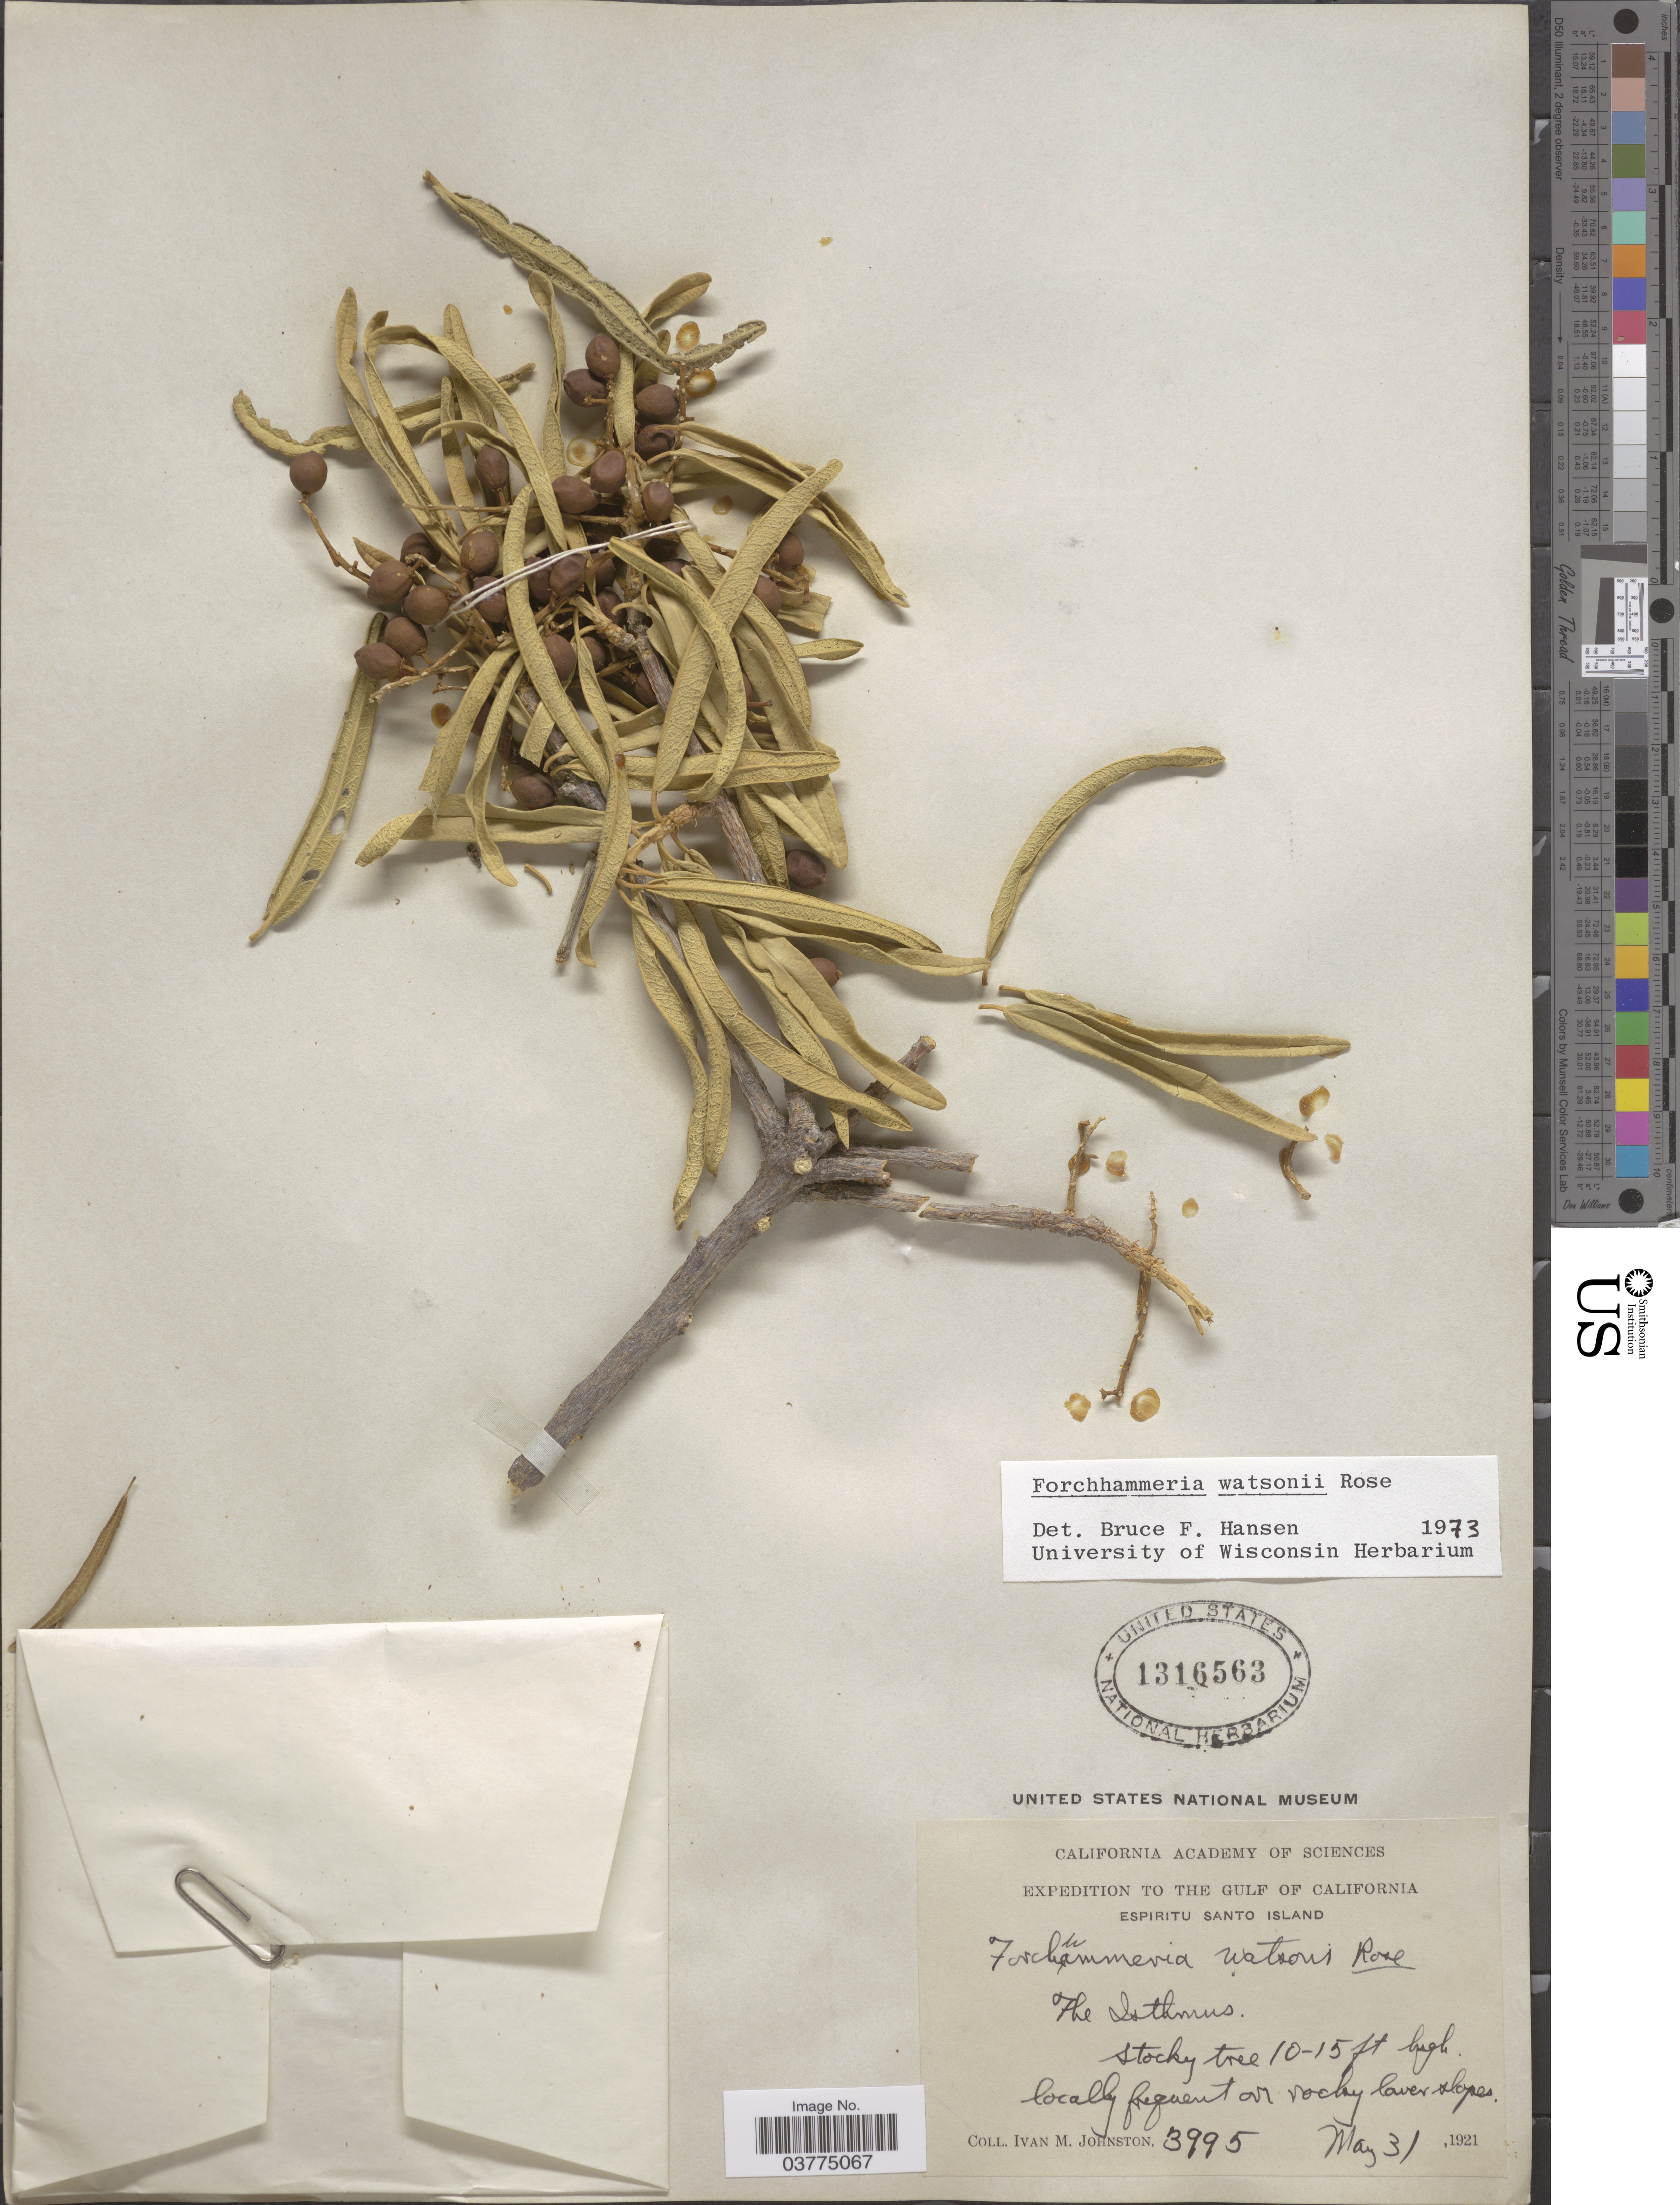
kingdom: Plantae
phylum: Tracheophyta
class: Magnoliopsida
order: Brassicales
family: Stixaceae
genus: Forchhammeria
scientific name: Forchhammeria watsonii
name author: Rose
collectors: I.M. Johnston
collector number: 3995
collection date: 1921-05-31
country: Mexico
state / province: Baja California Sur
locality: The Gulf of California. Espiritu Santo Island. The Isthmus.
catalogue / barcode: US 1316563